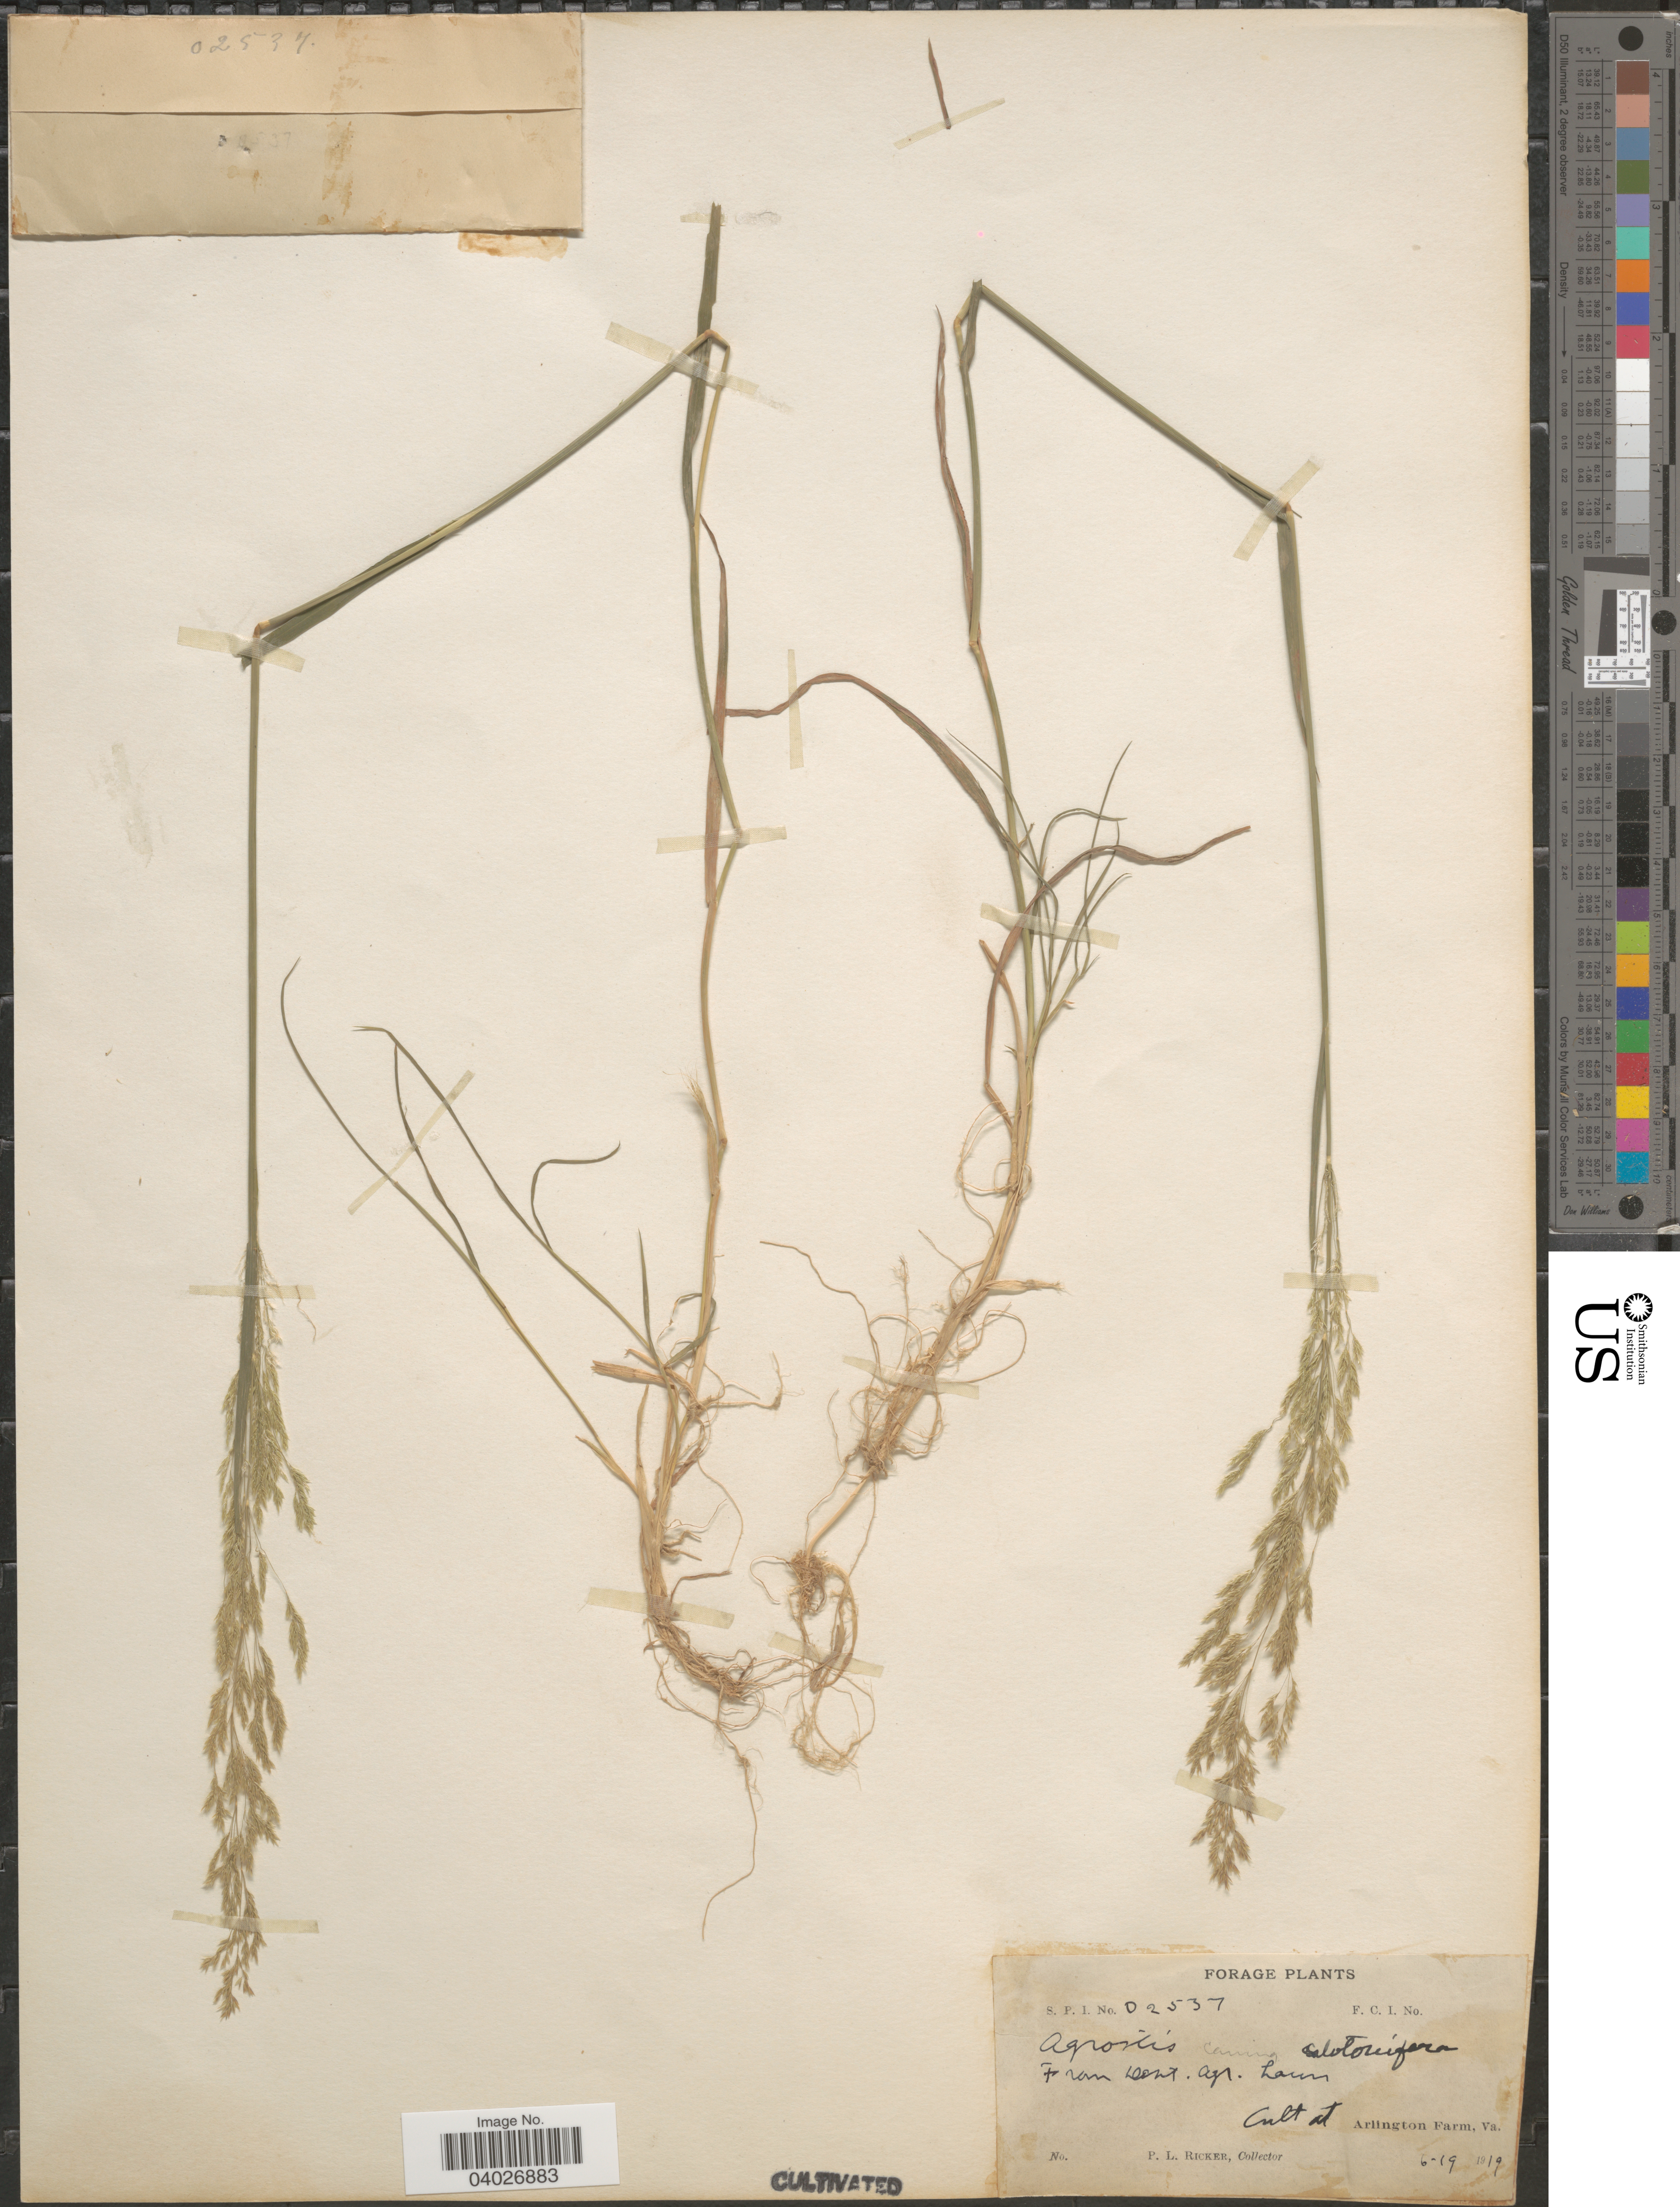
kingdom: Plantae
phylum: Tracheophyta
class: Liliopsida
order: Poales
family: Poaceae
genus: Agrostis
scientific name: Agrostis canina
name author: L.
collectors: P. Ricker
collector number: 02537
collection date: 1919-06-19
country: United States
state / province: Virginia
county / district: Arlington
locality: At Arlington Farm.